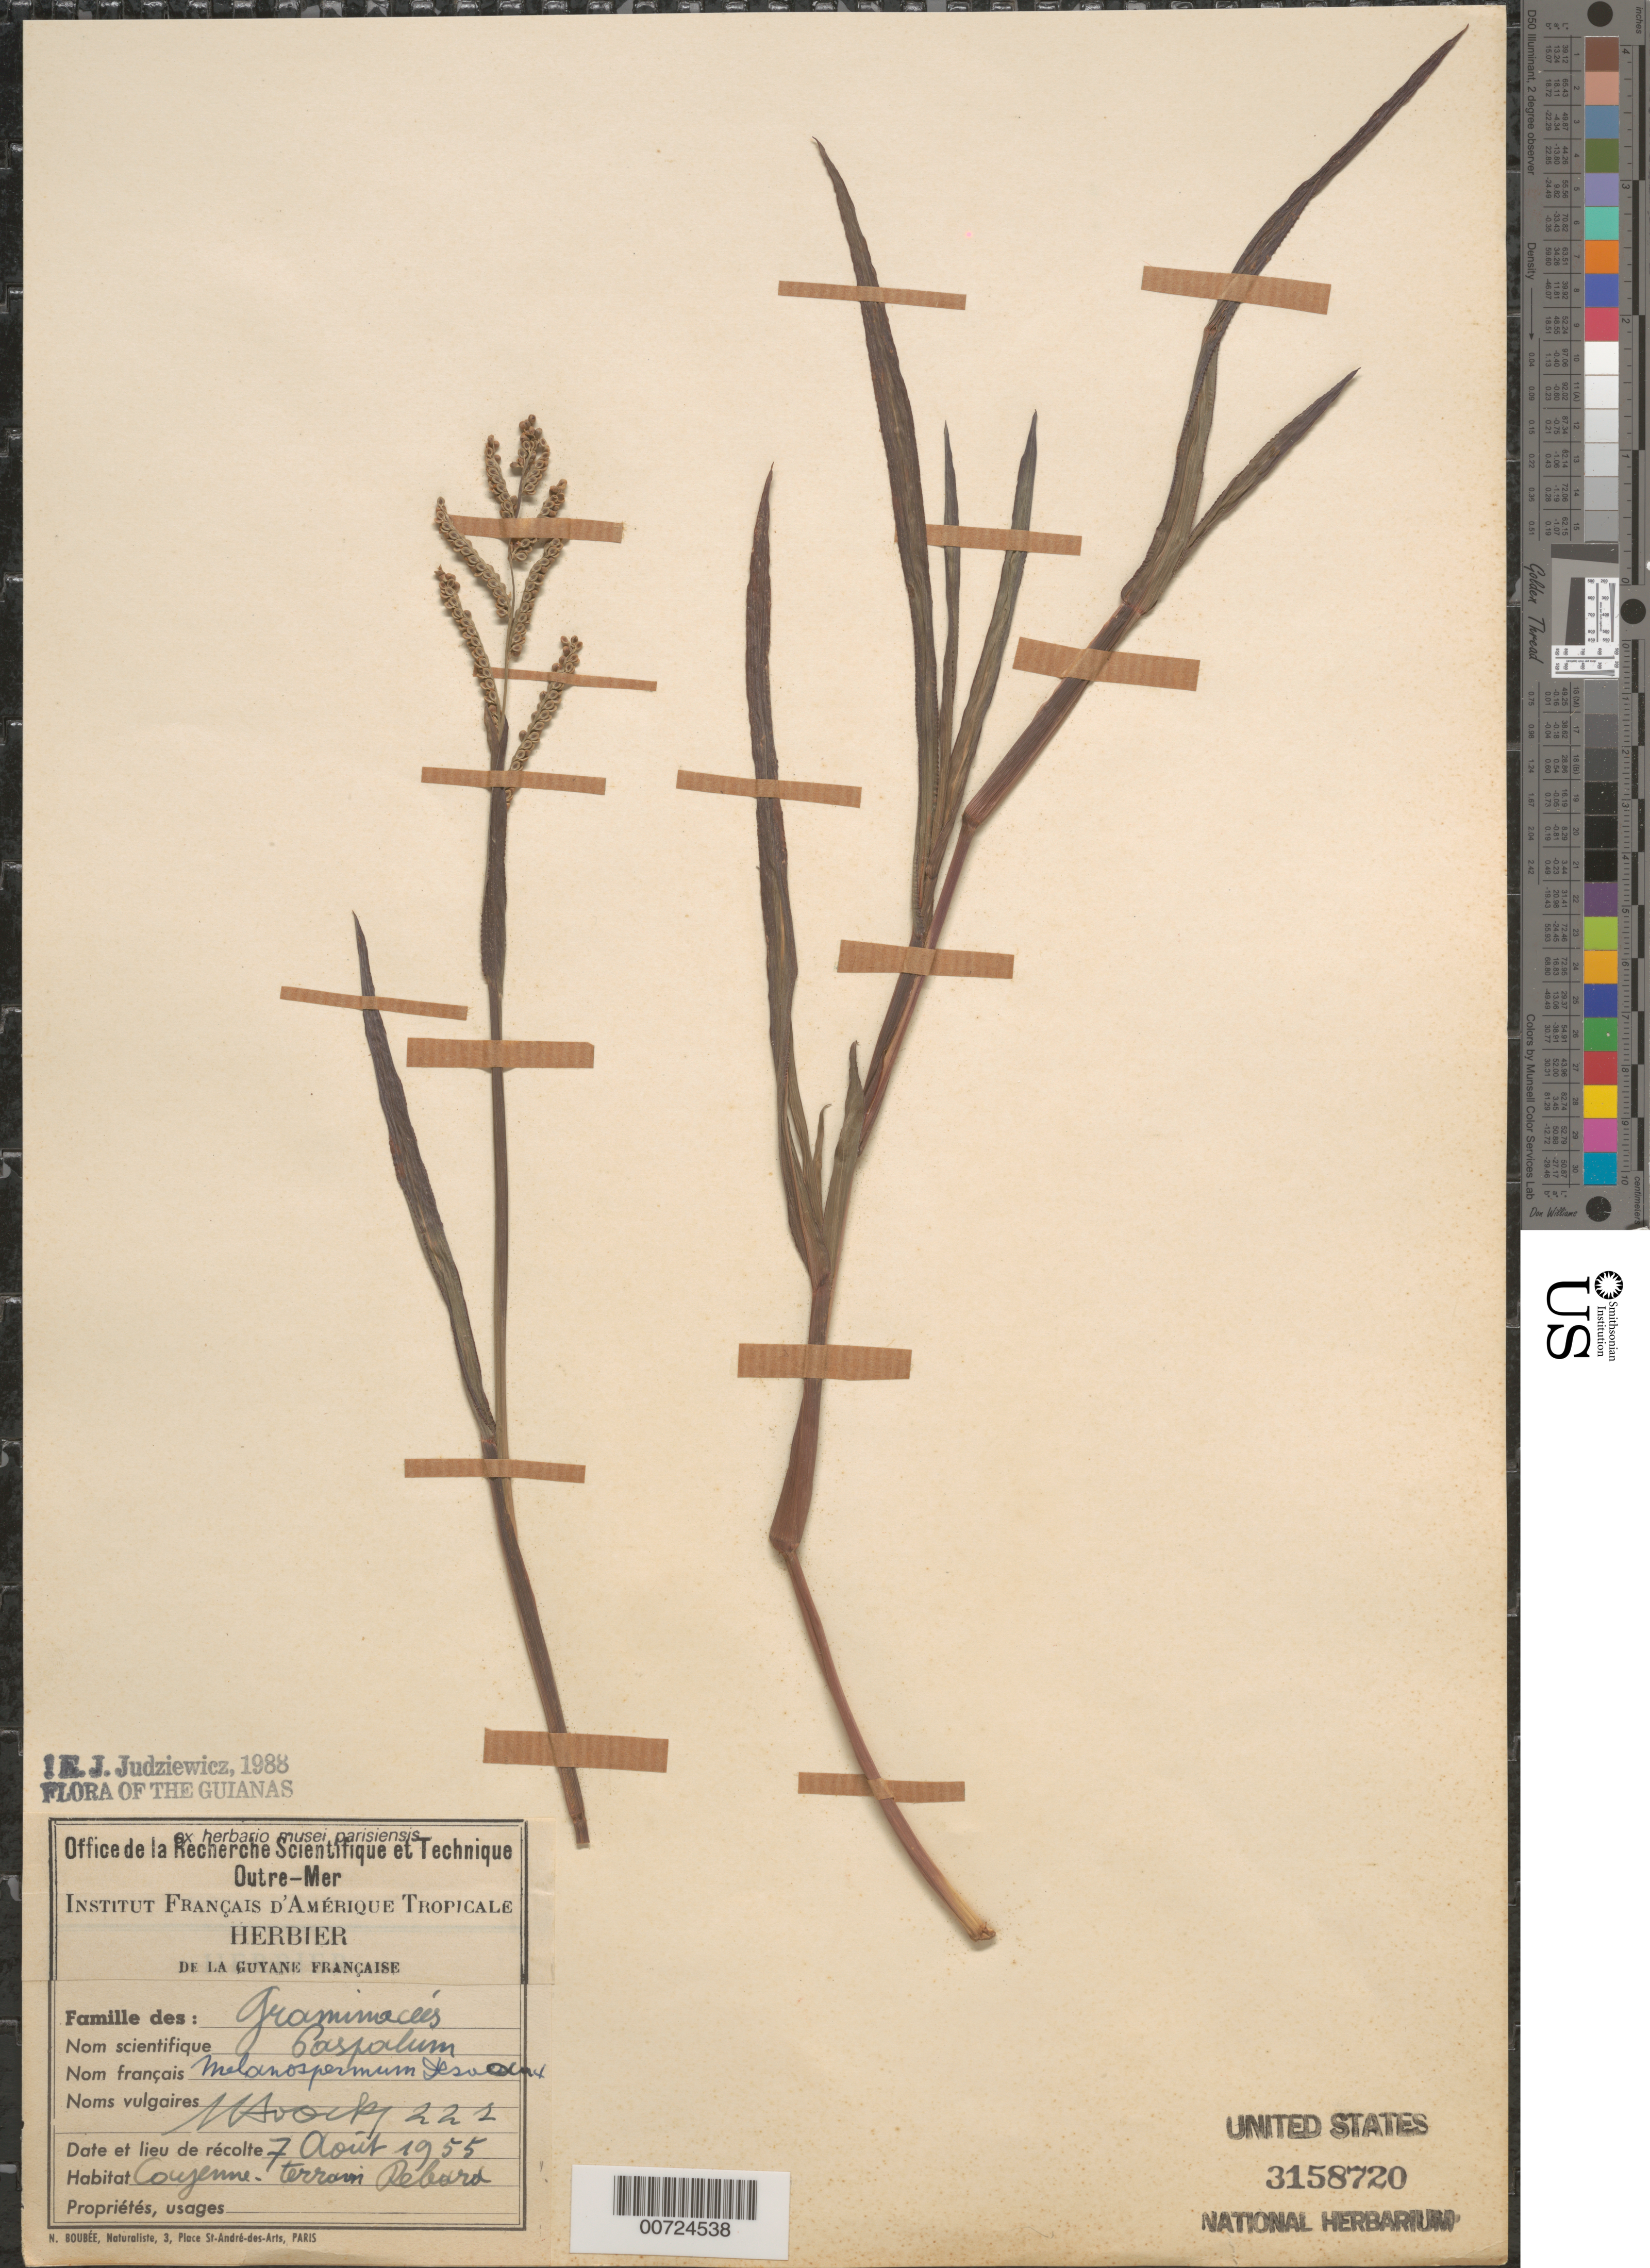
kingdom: Plantae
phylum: Tracheophyta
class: Liliopsida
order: Poales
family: Poaceae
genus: Paspalum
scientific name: Paspalum melanospermum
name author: Desv. ex Poir.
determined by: Judziewicz, E. J.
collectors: J. Hoock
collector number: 221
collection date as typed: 7-Aug-55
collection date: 1955-08-07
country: French Guiana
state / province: Cayenne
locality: Cayenne, terrain Rebard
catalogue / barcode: US 3158720